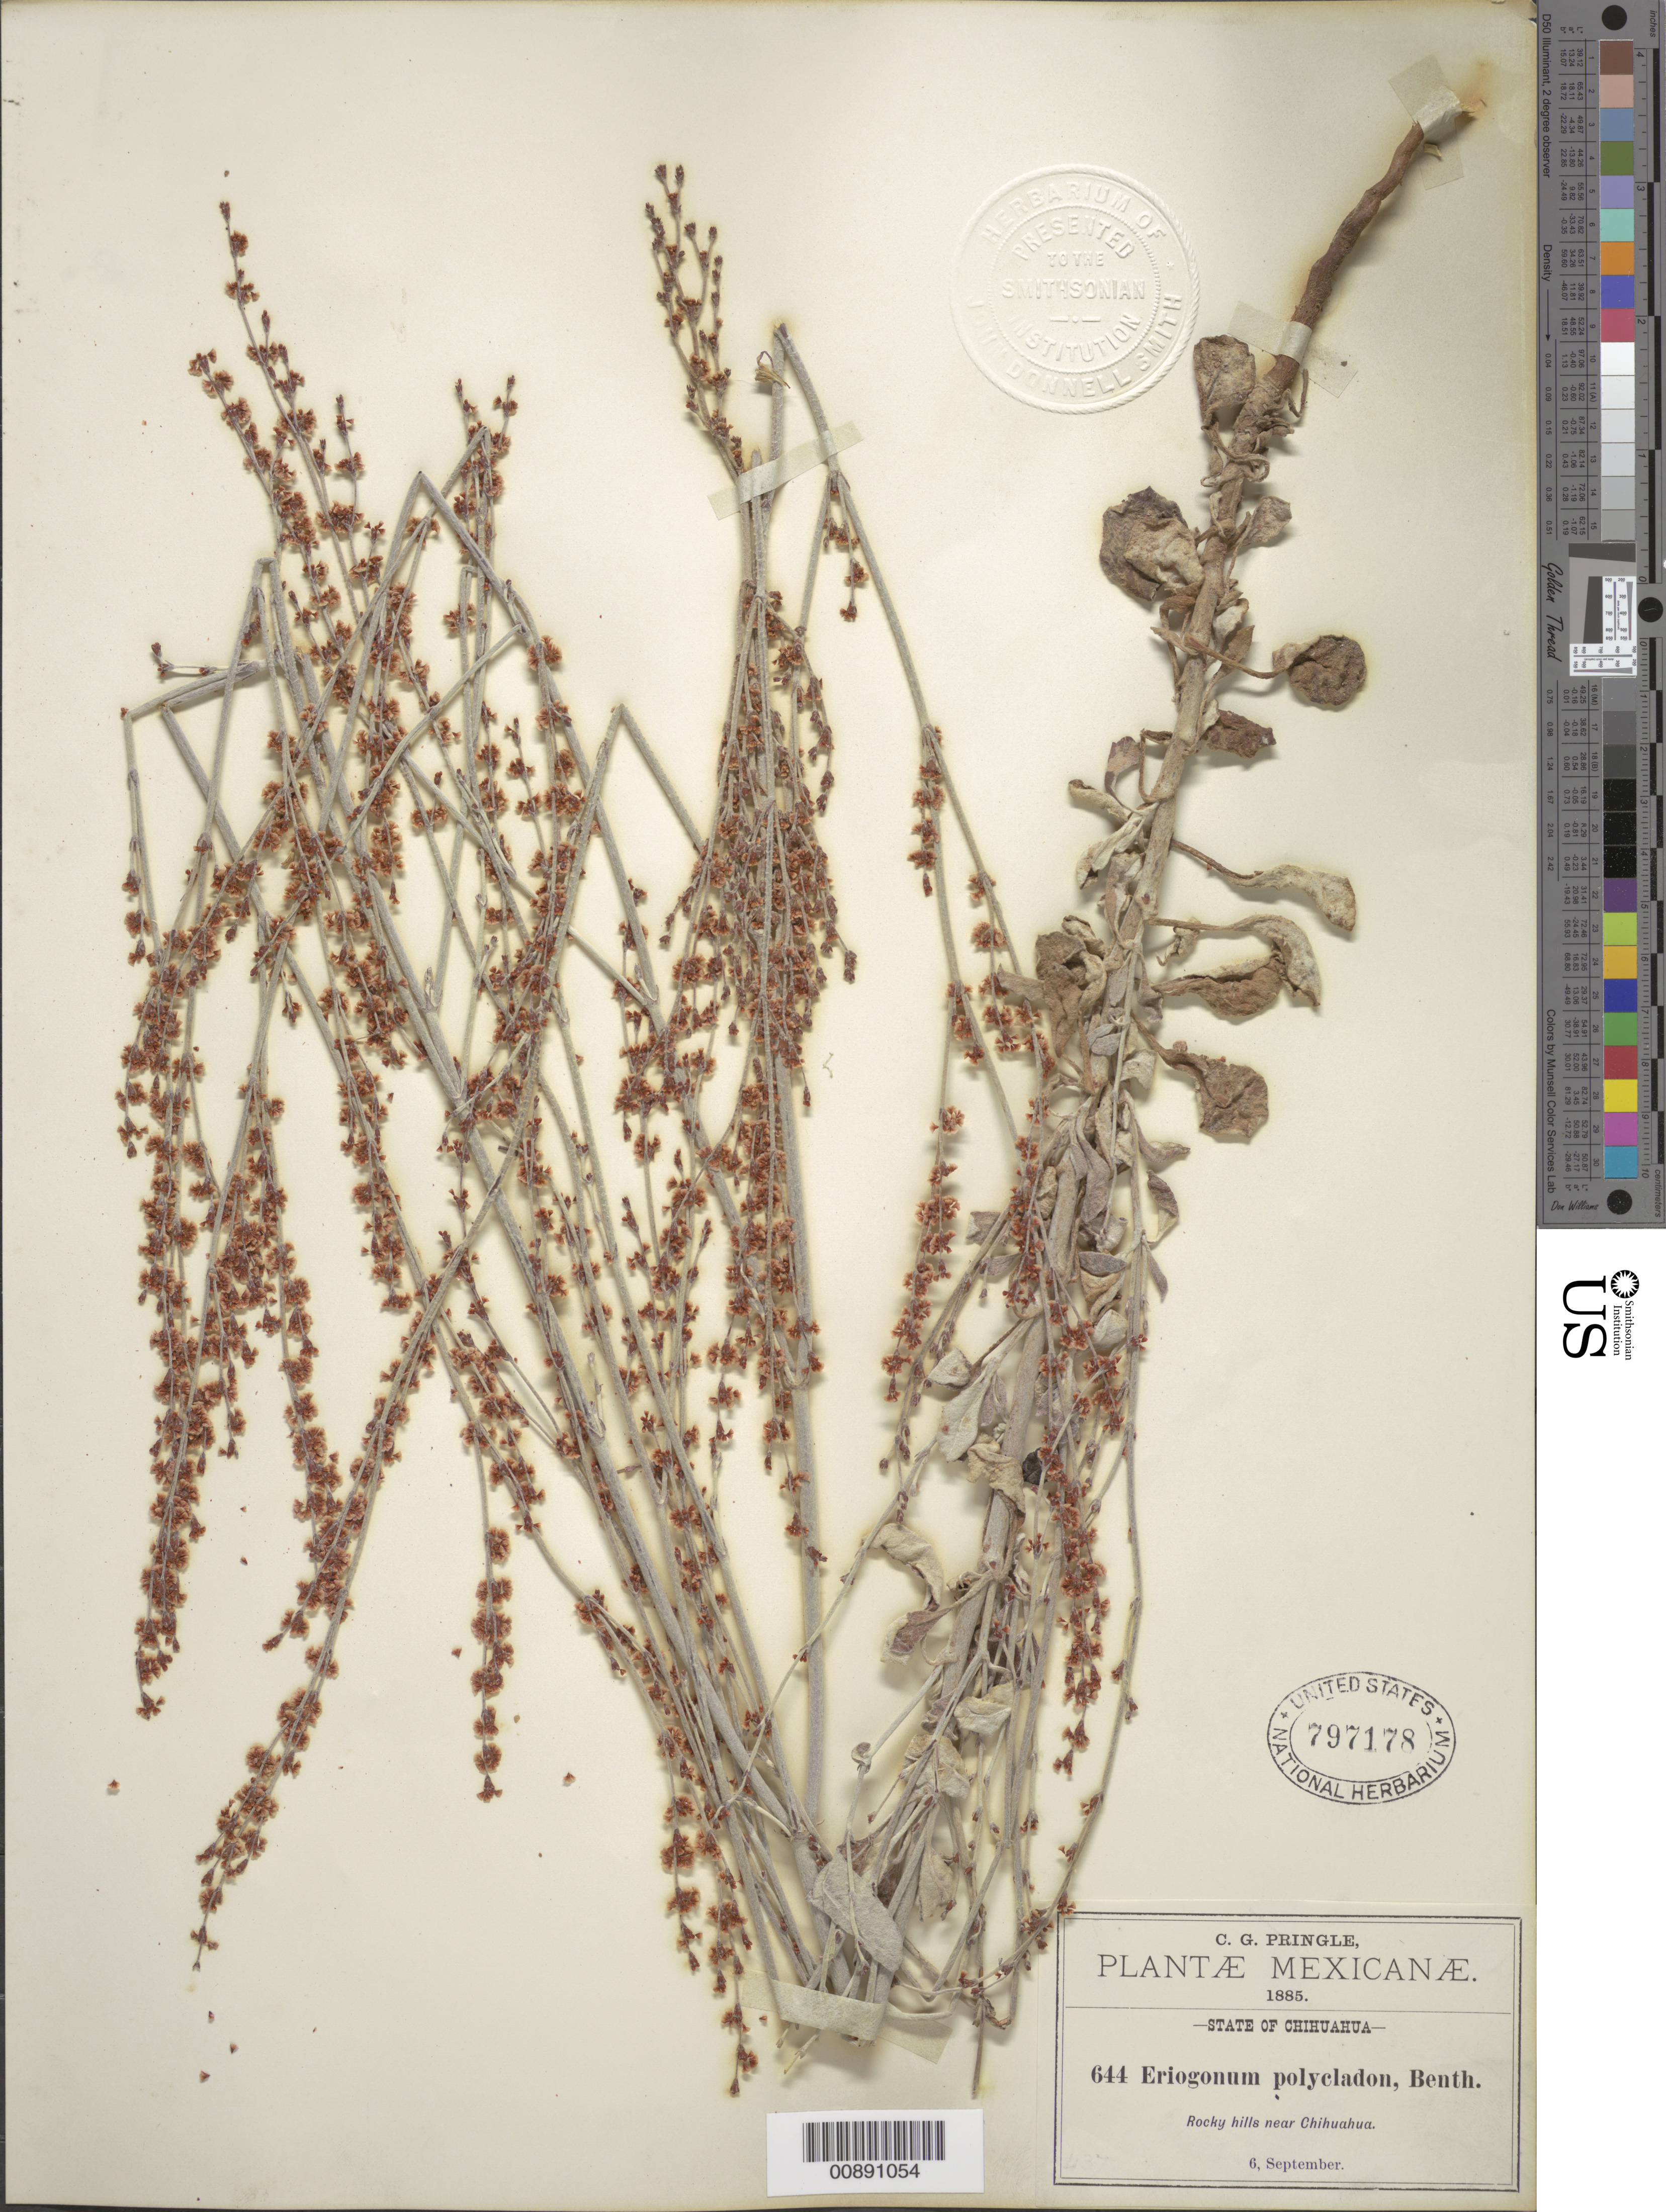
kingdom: Plantae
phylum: Tracheophyta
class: Magnoliopsida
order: Caryophyllales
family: Polygonaceae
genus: Eriogonum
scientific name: Eriogonum polycladon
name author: Benth.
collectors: C. G. Pringle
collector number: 644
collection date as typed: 06 Sep 1885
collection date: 1885-09-06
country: Mexico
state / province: Chihuahua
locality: Near Chihuahua.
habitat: Rocky hills.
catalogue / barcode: US 797178